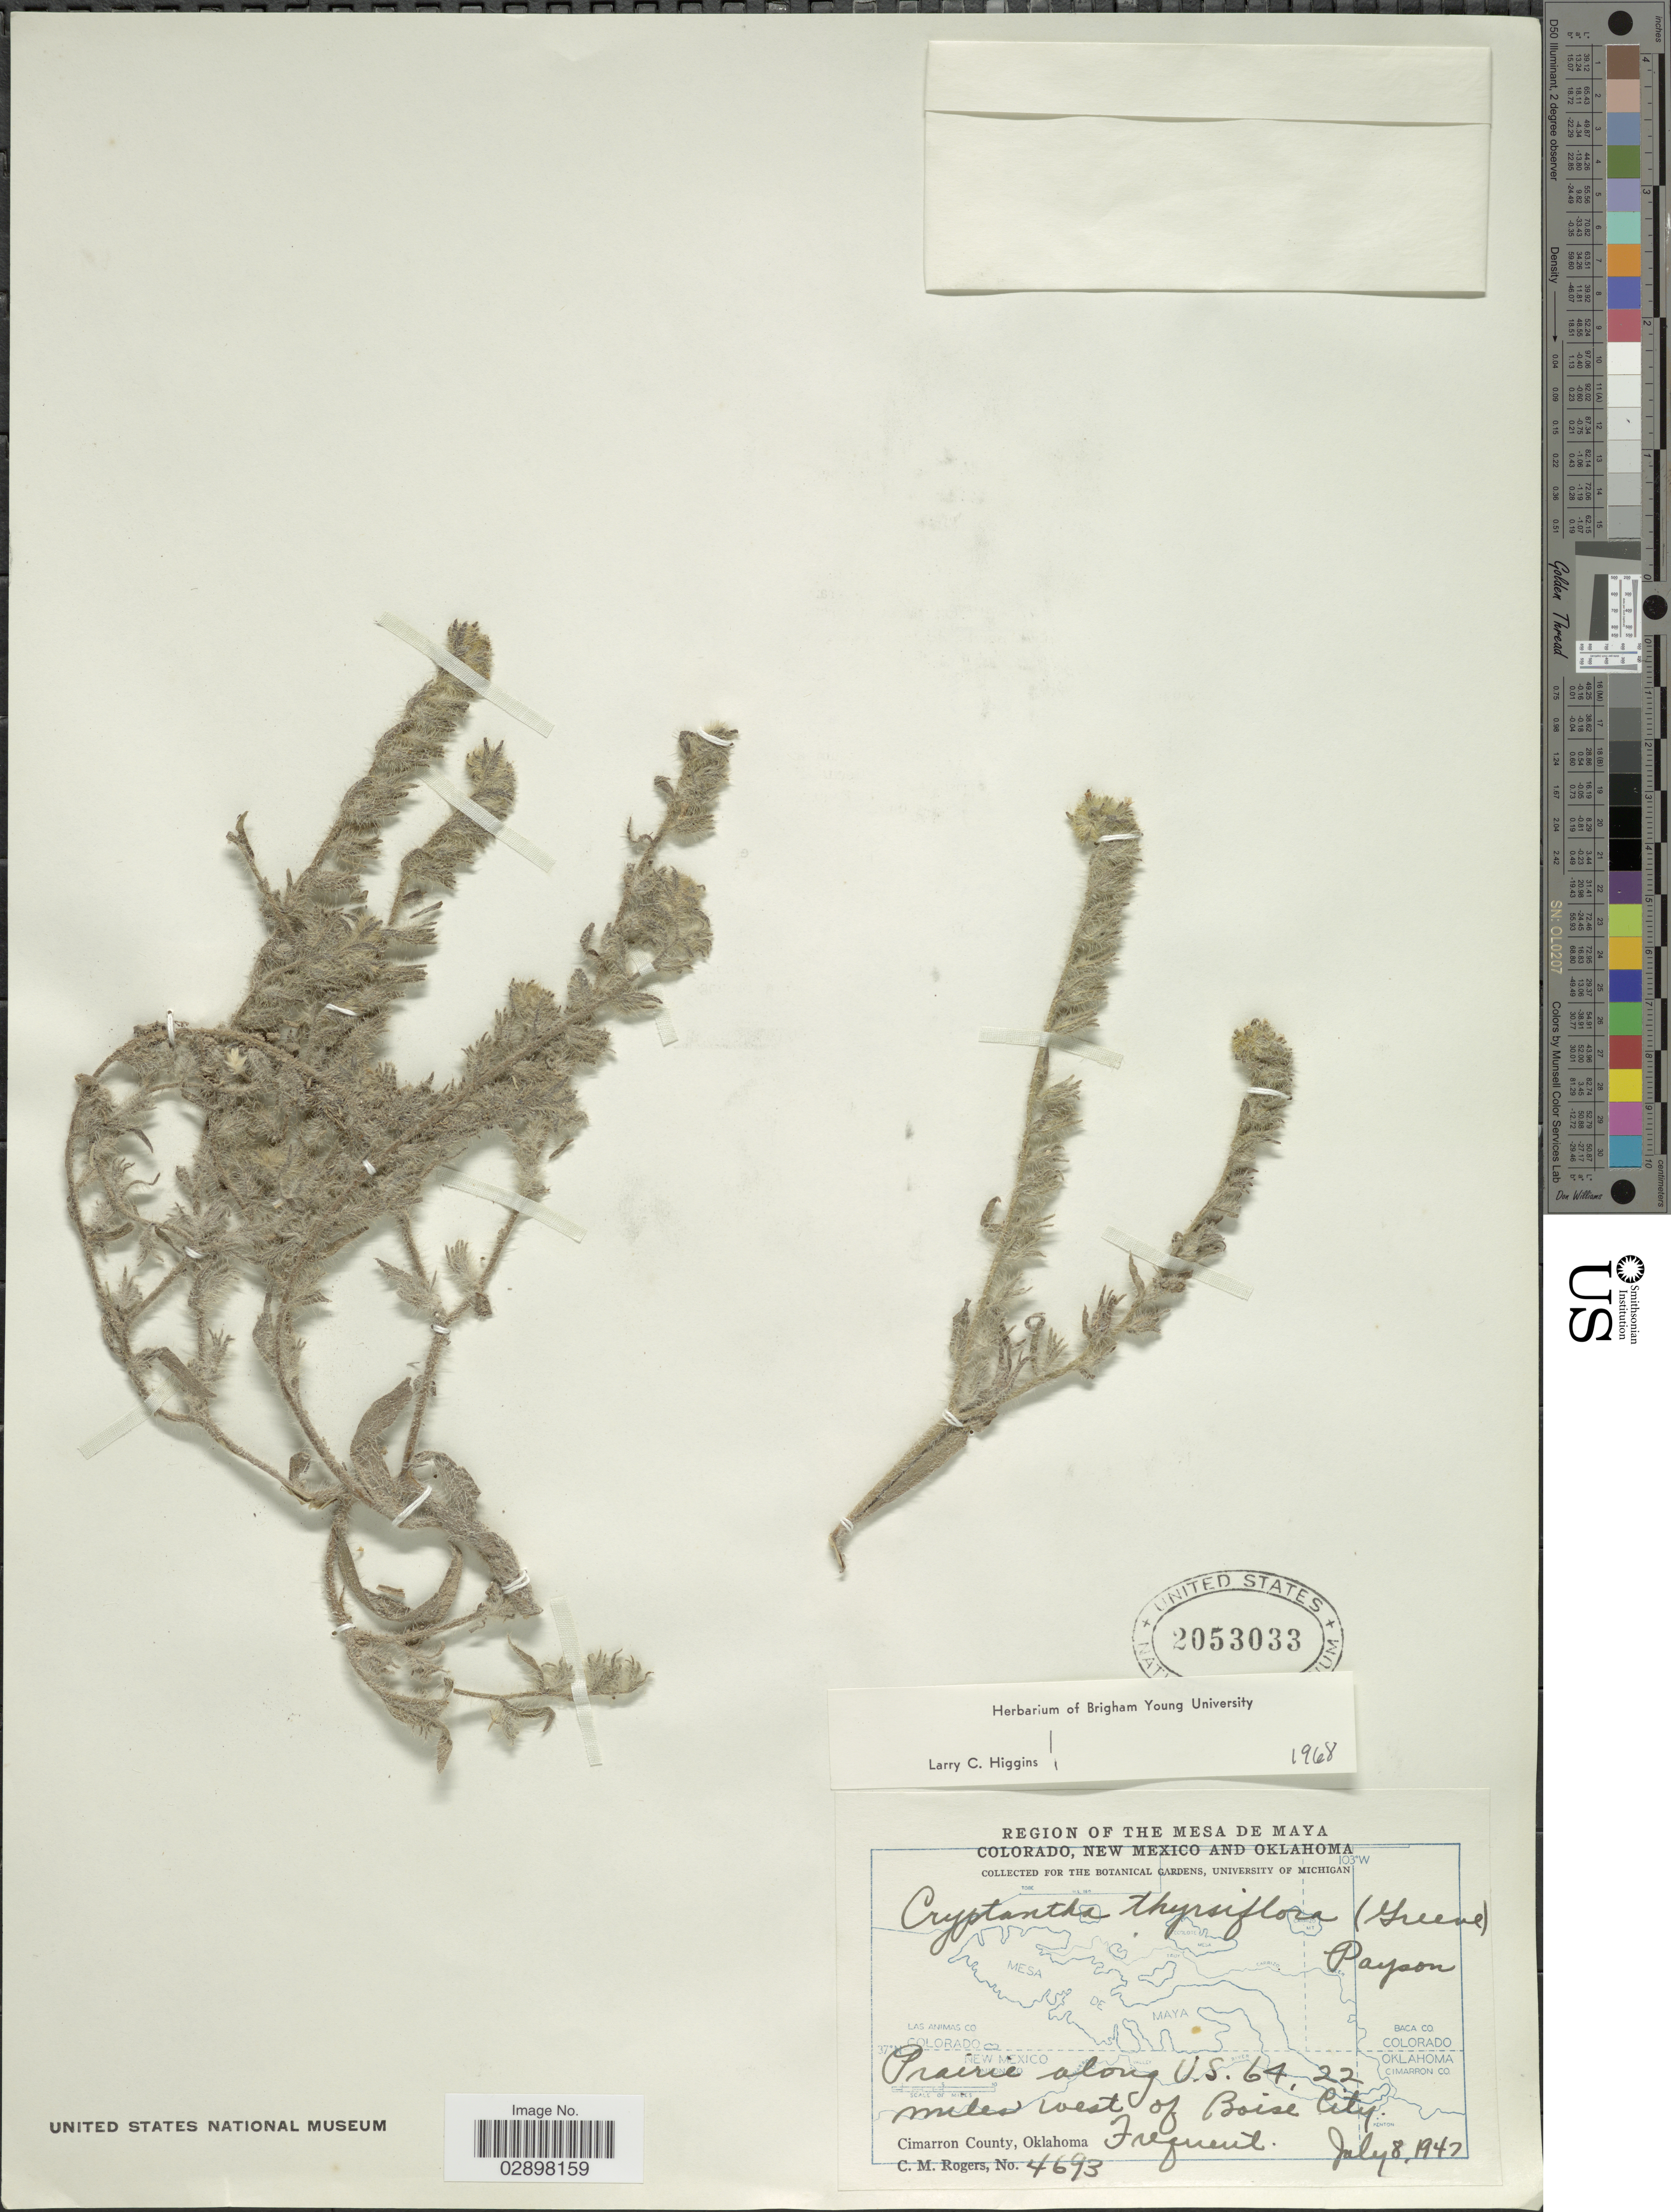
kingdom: Plantae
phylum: Tracheophyta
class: Magnoliopsida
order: Boraginales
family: Boraginaceae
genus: Cryptantha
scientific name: Cryptantha thyrsiflora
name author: (Greene) Payson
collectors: C. M. Rogers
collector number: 4693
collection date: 1942-07-08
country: United States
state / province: Oklahoma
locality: Region of the Mesa de Maya, Prairie along U.S. 64, 22 miles west of Boise City, Cimarron County.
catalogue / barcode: US 2053033